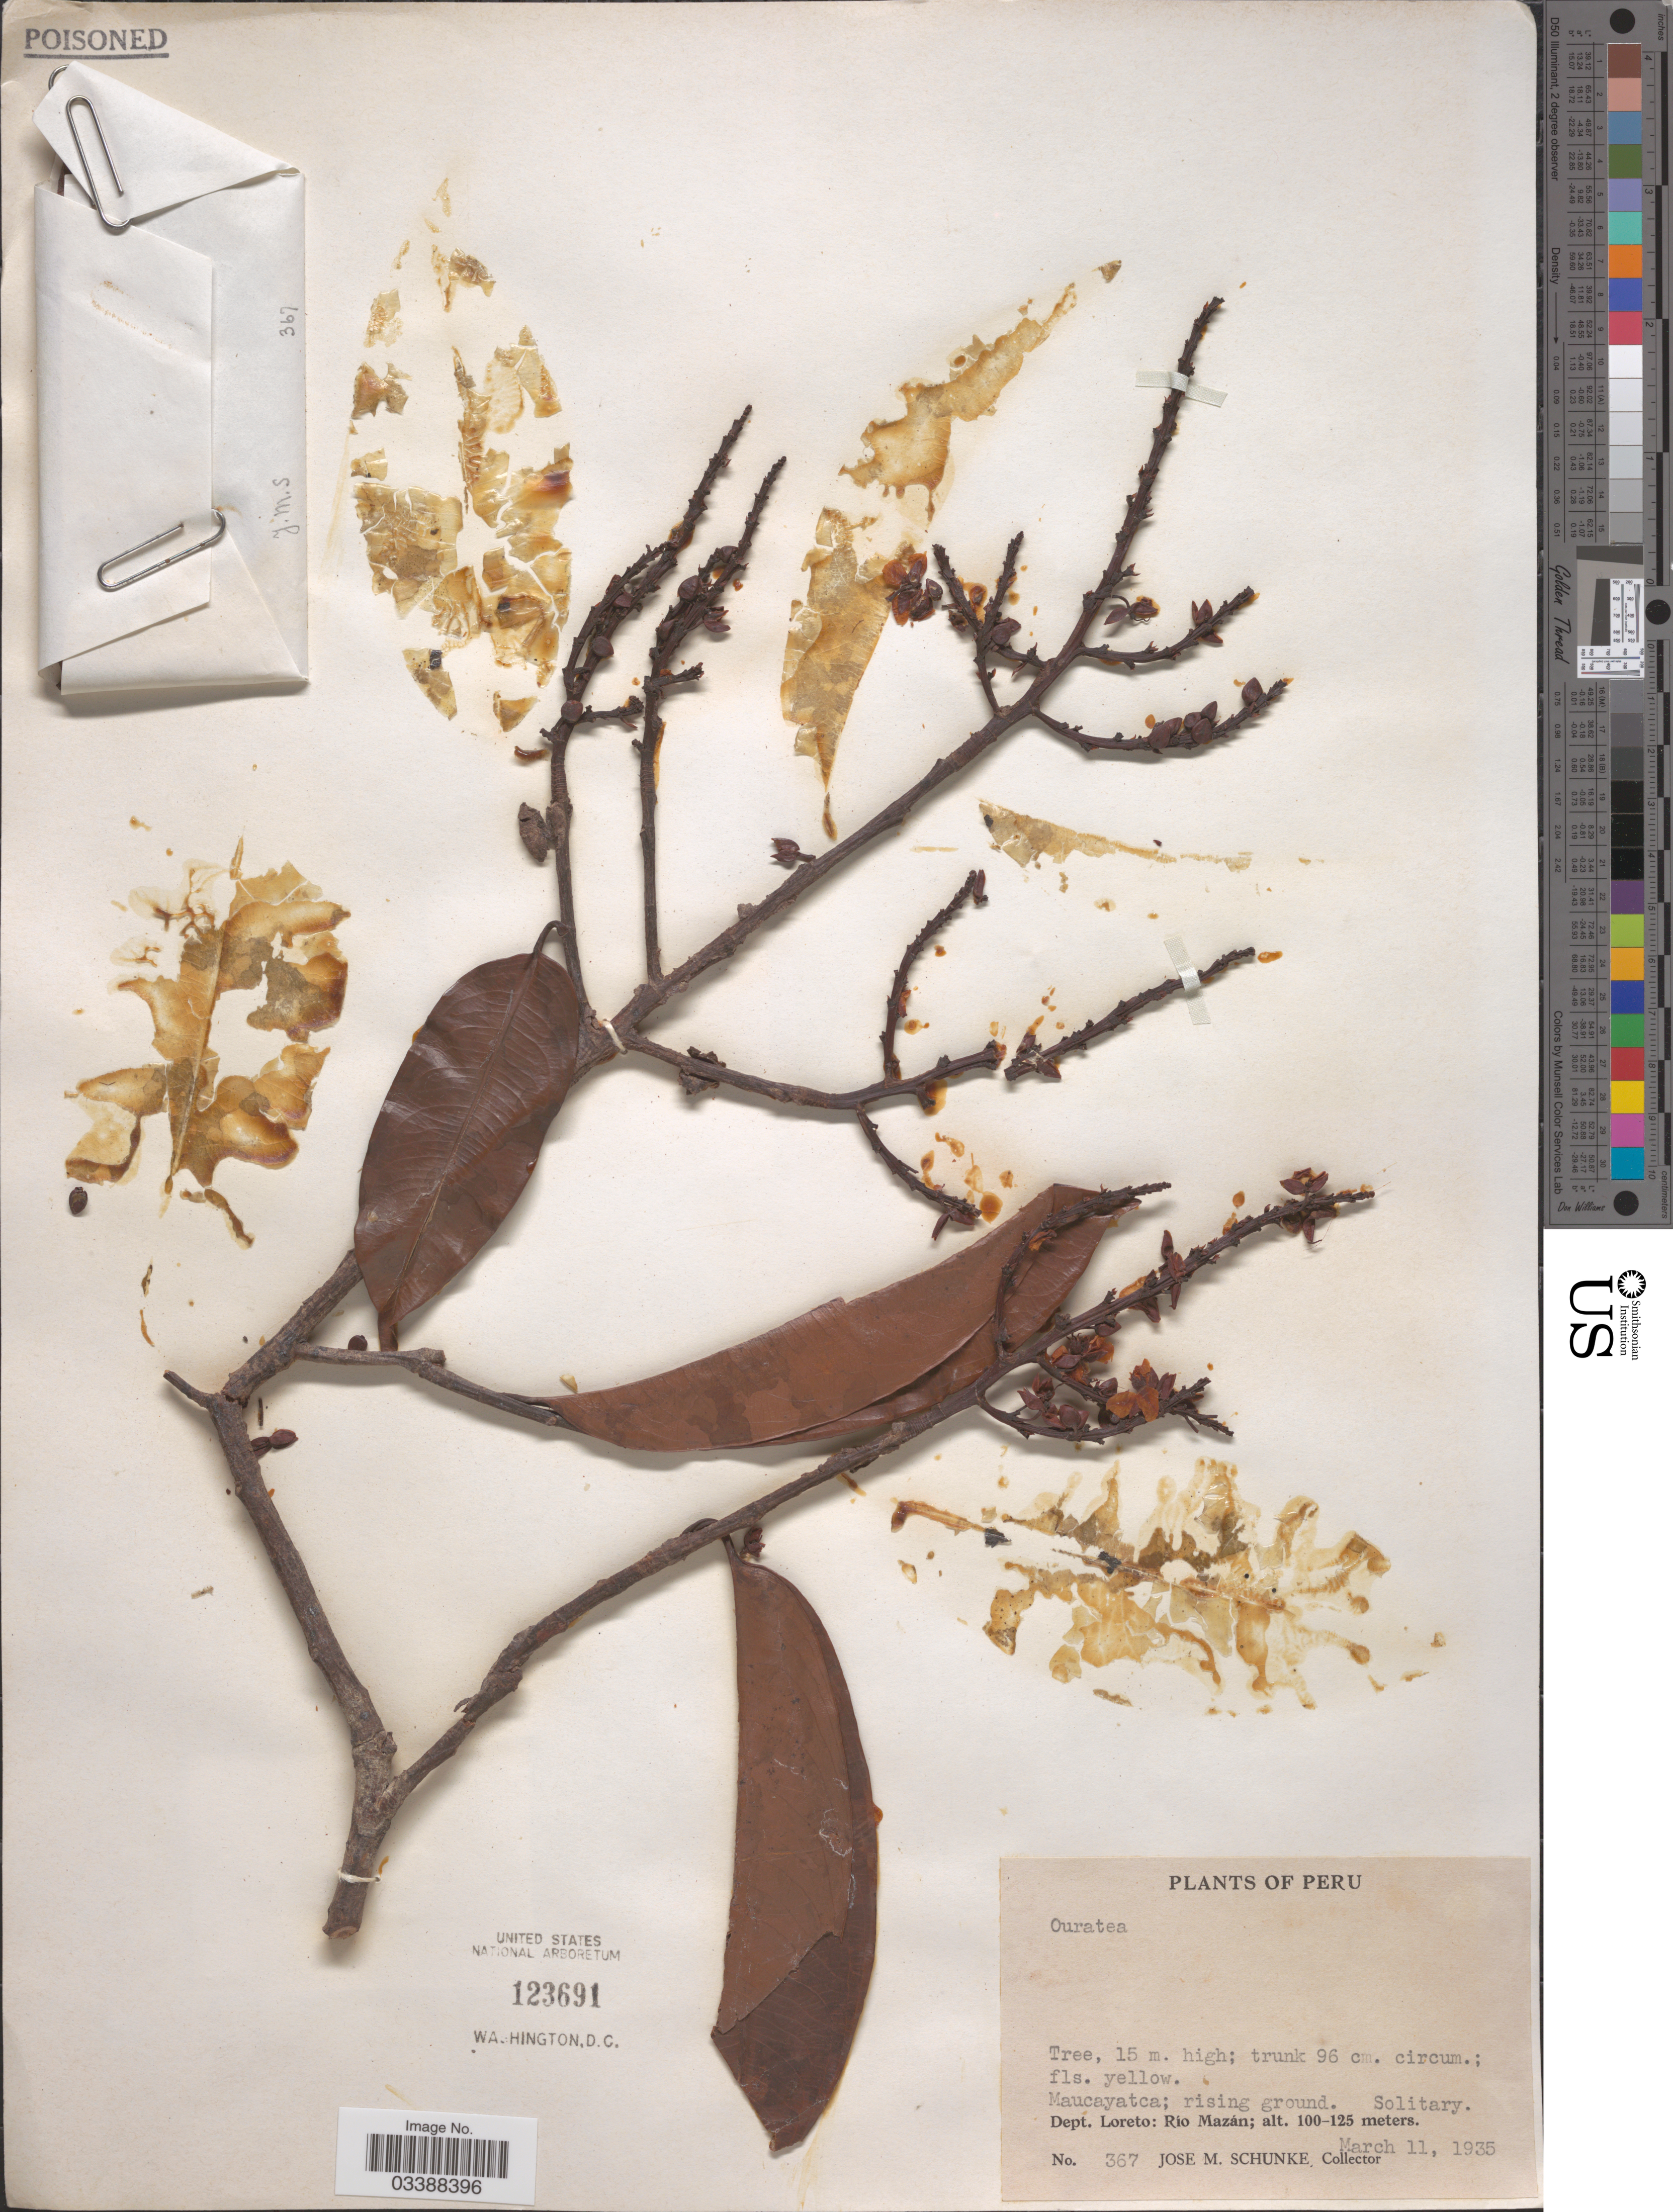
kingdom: Plantae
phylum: Tracheophyta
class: Magnoliopsida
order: Malpighiales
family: Ochnaceae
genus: Ouratea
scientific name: Ouratea sp.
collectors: J. M. Schunke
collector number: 367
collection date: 1935-03-11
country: Peru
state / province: Loreto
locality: Maucayatca. Dept. Loreto: Río Mazán.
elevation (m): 100